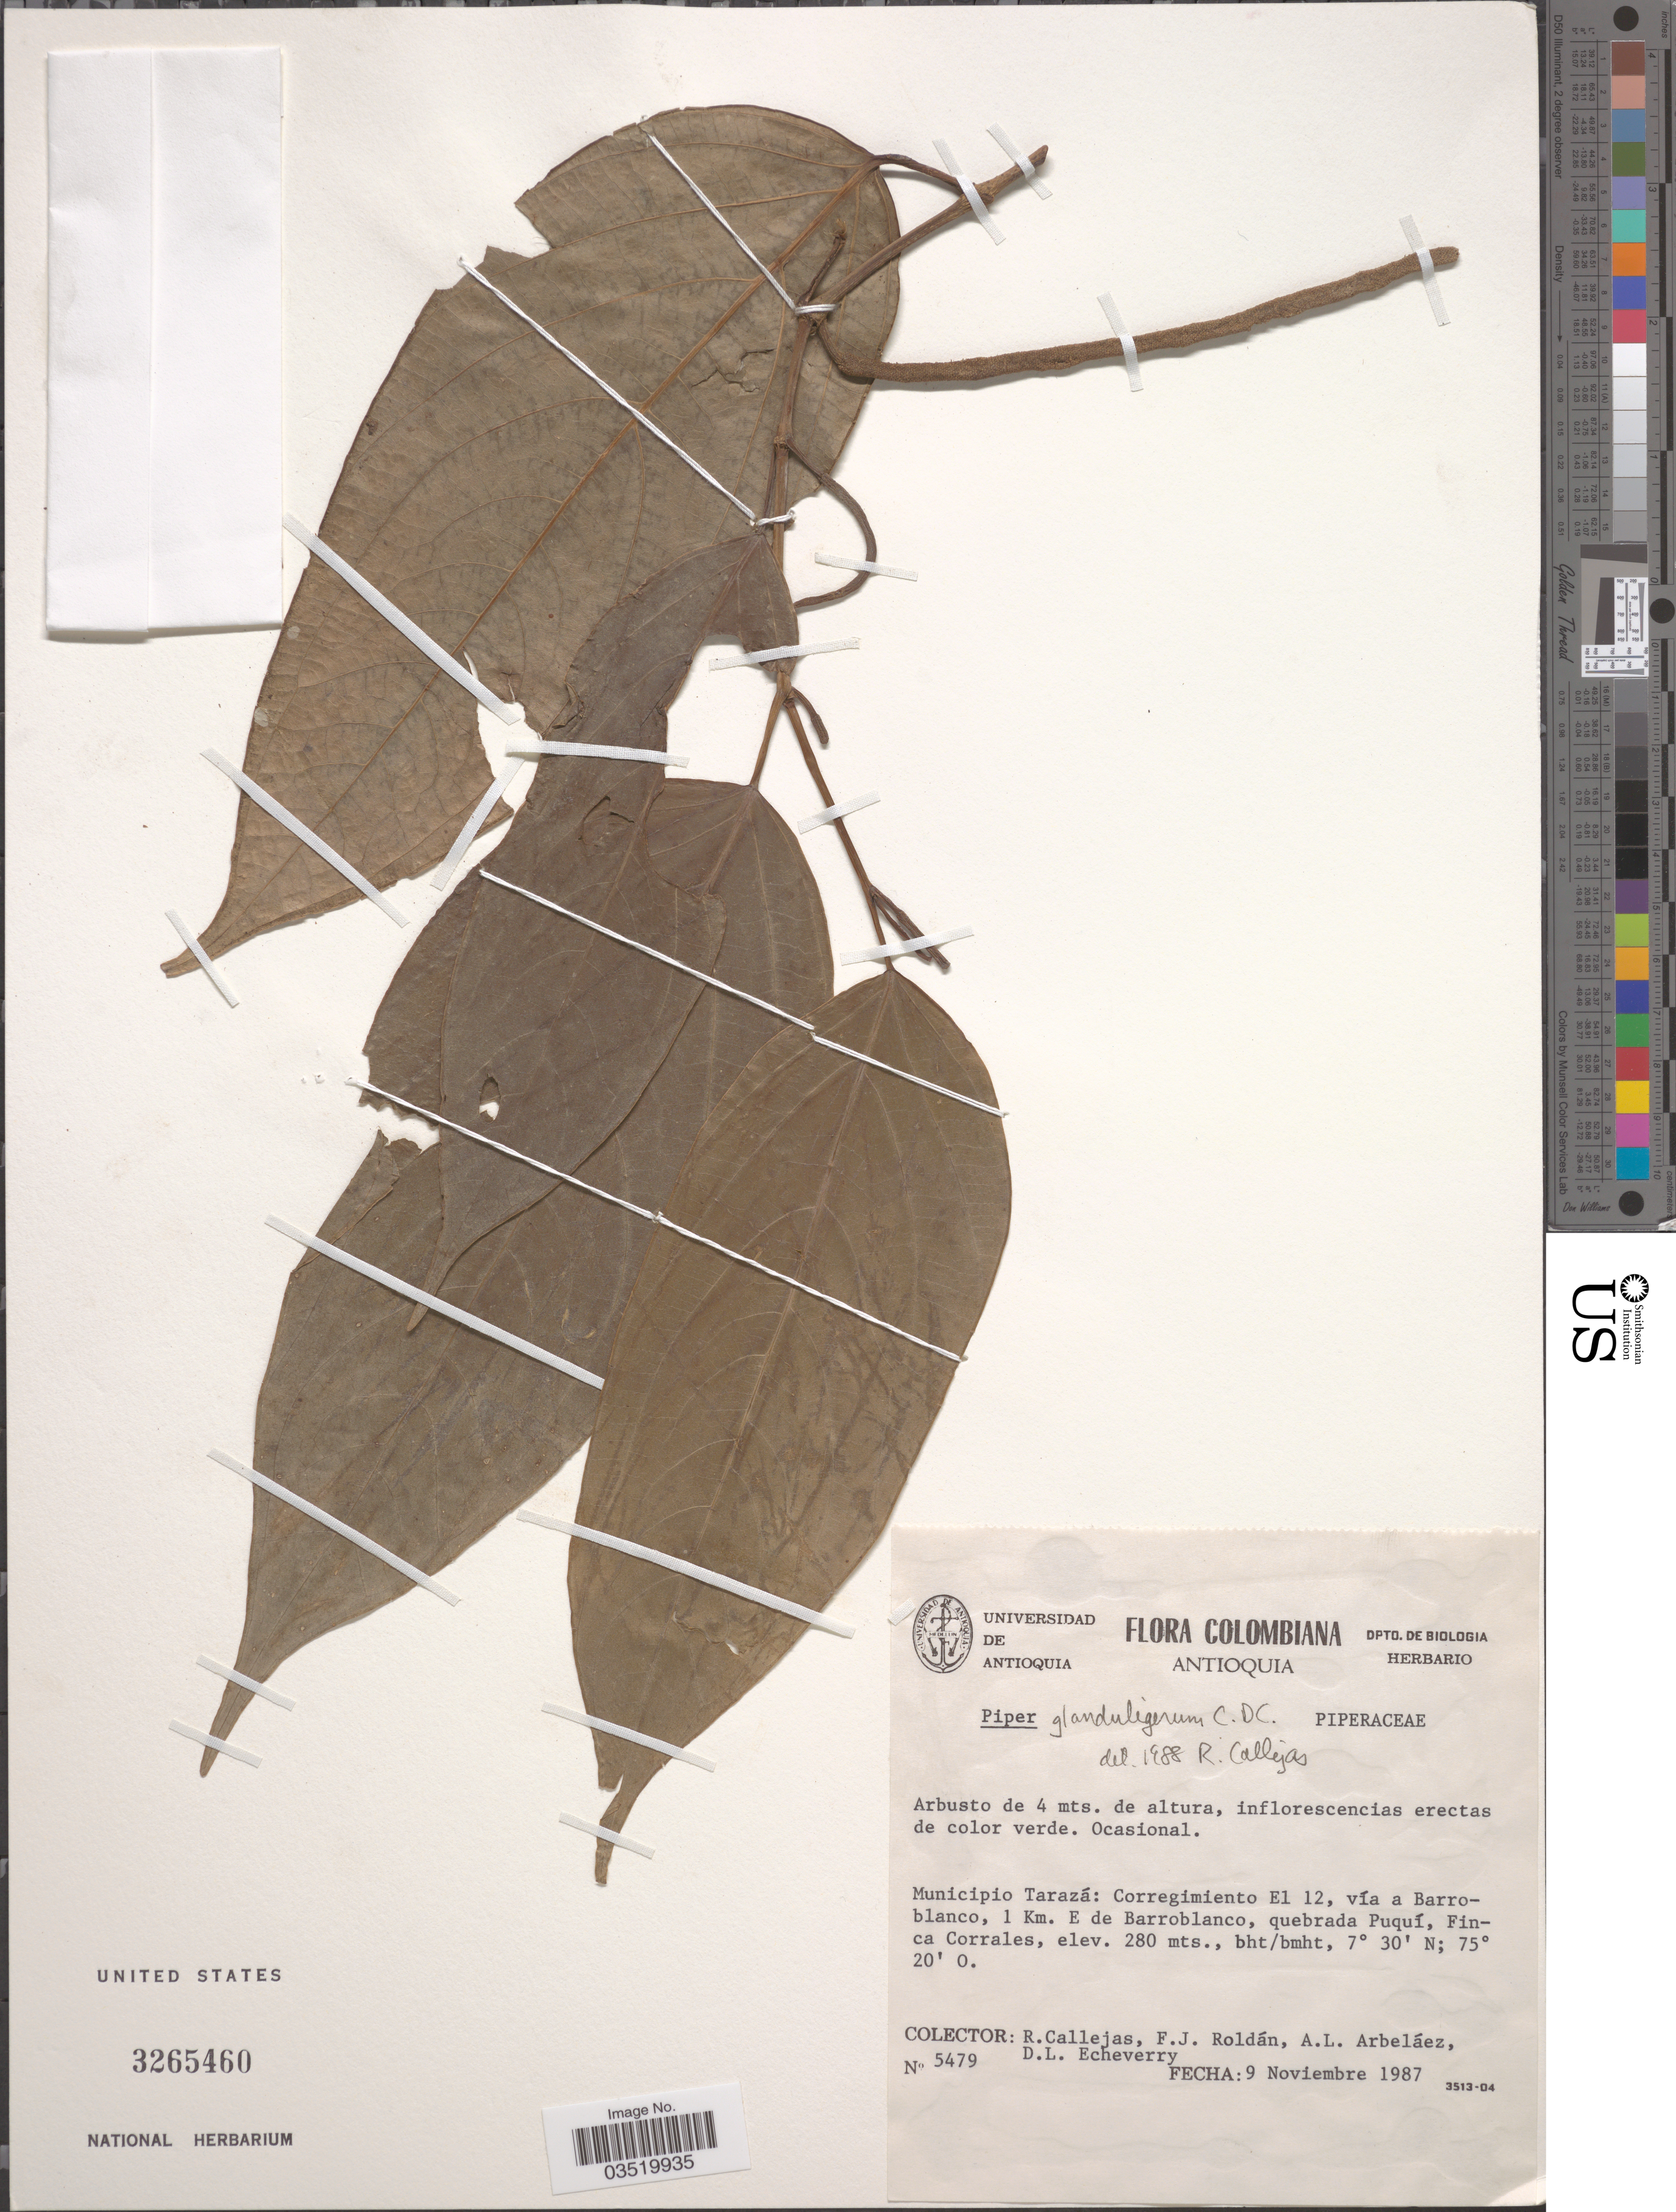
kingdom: Plantae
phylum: Tracheophyta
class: Magnoliopsida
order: Piperales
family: Piperaceae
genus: Piper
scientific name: Piper glanduligerum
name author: C. DC.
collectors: R. Callejas, F. J. Roldán, A. Arbeláez Alvarez & D. Echeverry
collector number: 5479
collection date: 1987-11-09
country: Colombia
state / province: Antioquia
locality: Municipio Tarazá: Corregimiento El 12, vía a Barroblanco, 1 Km. E de Barroblanco, quebrada Puquí, Finca Corrales.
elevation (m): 280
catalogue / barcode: US 3265460